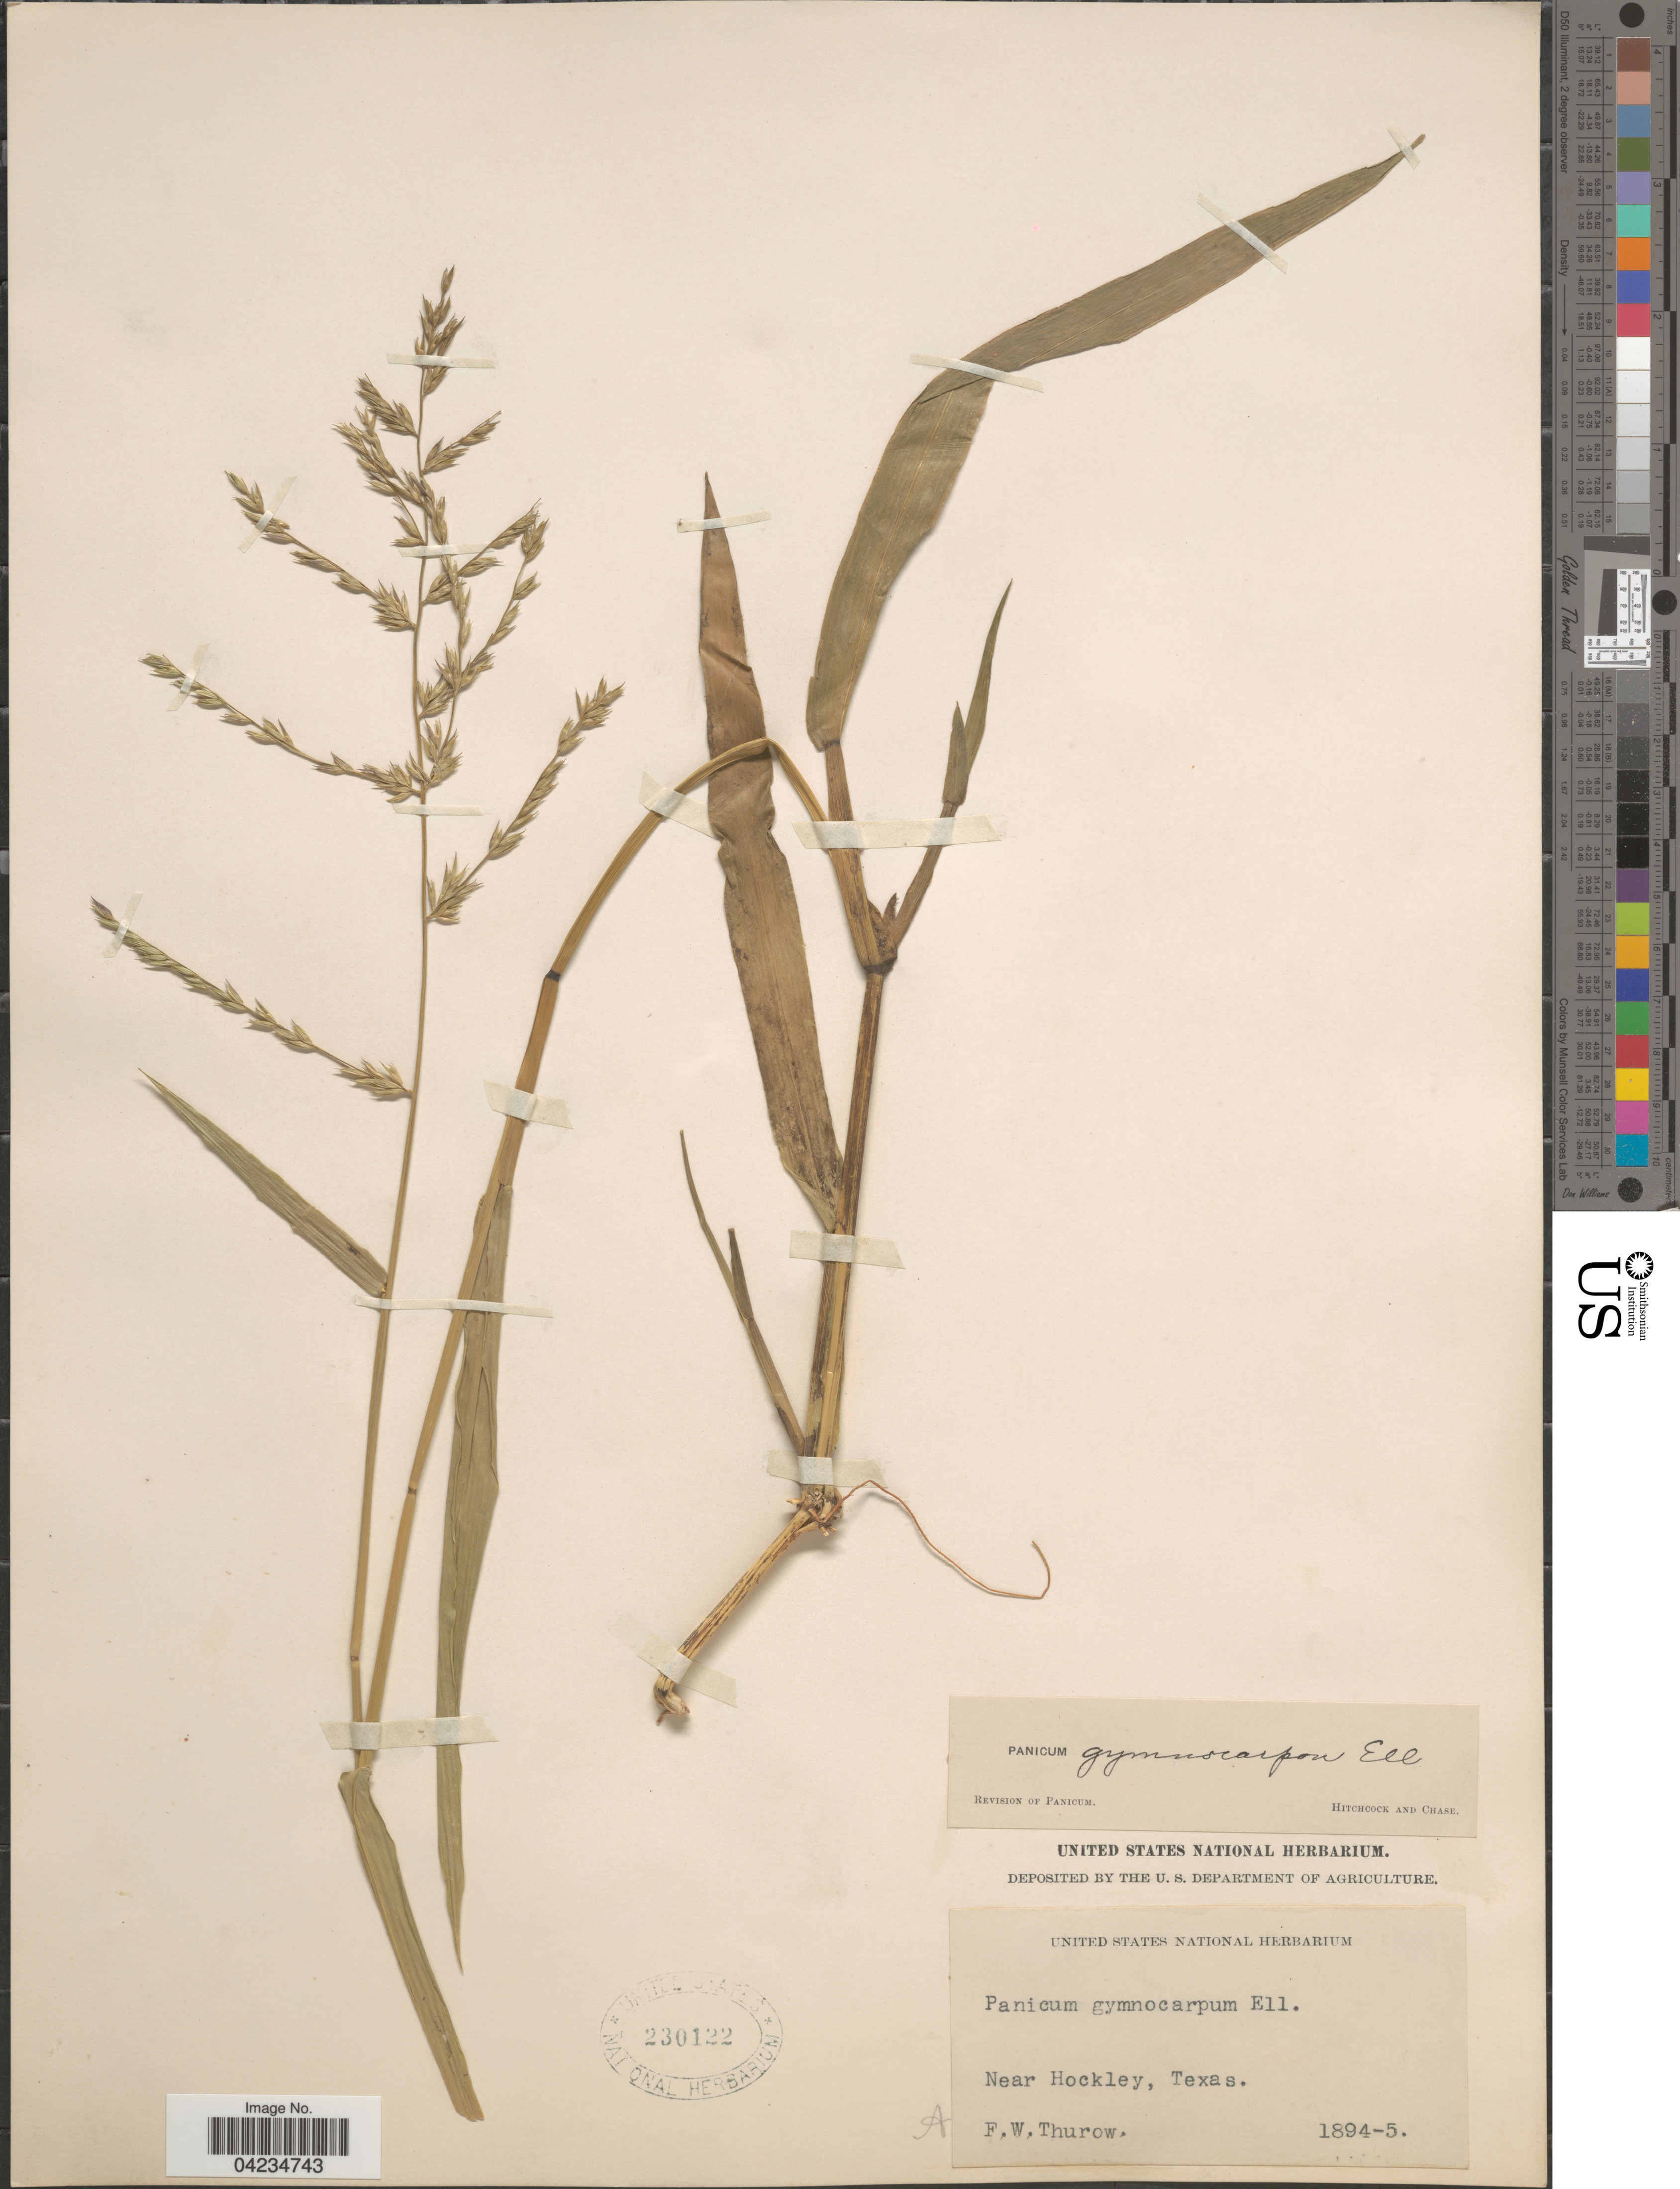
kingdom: Plantae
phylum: Tracheophyta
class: Liliopsida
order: Poales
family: Poaceae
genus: Phanopyrum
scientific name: Phanopyrum gymnocarpon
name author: (Elliott) Nash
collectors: F. W. Thurow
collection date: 1894/1895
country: United States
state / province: Texas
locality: Near Hockley.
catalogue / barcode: US 230122